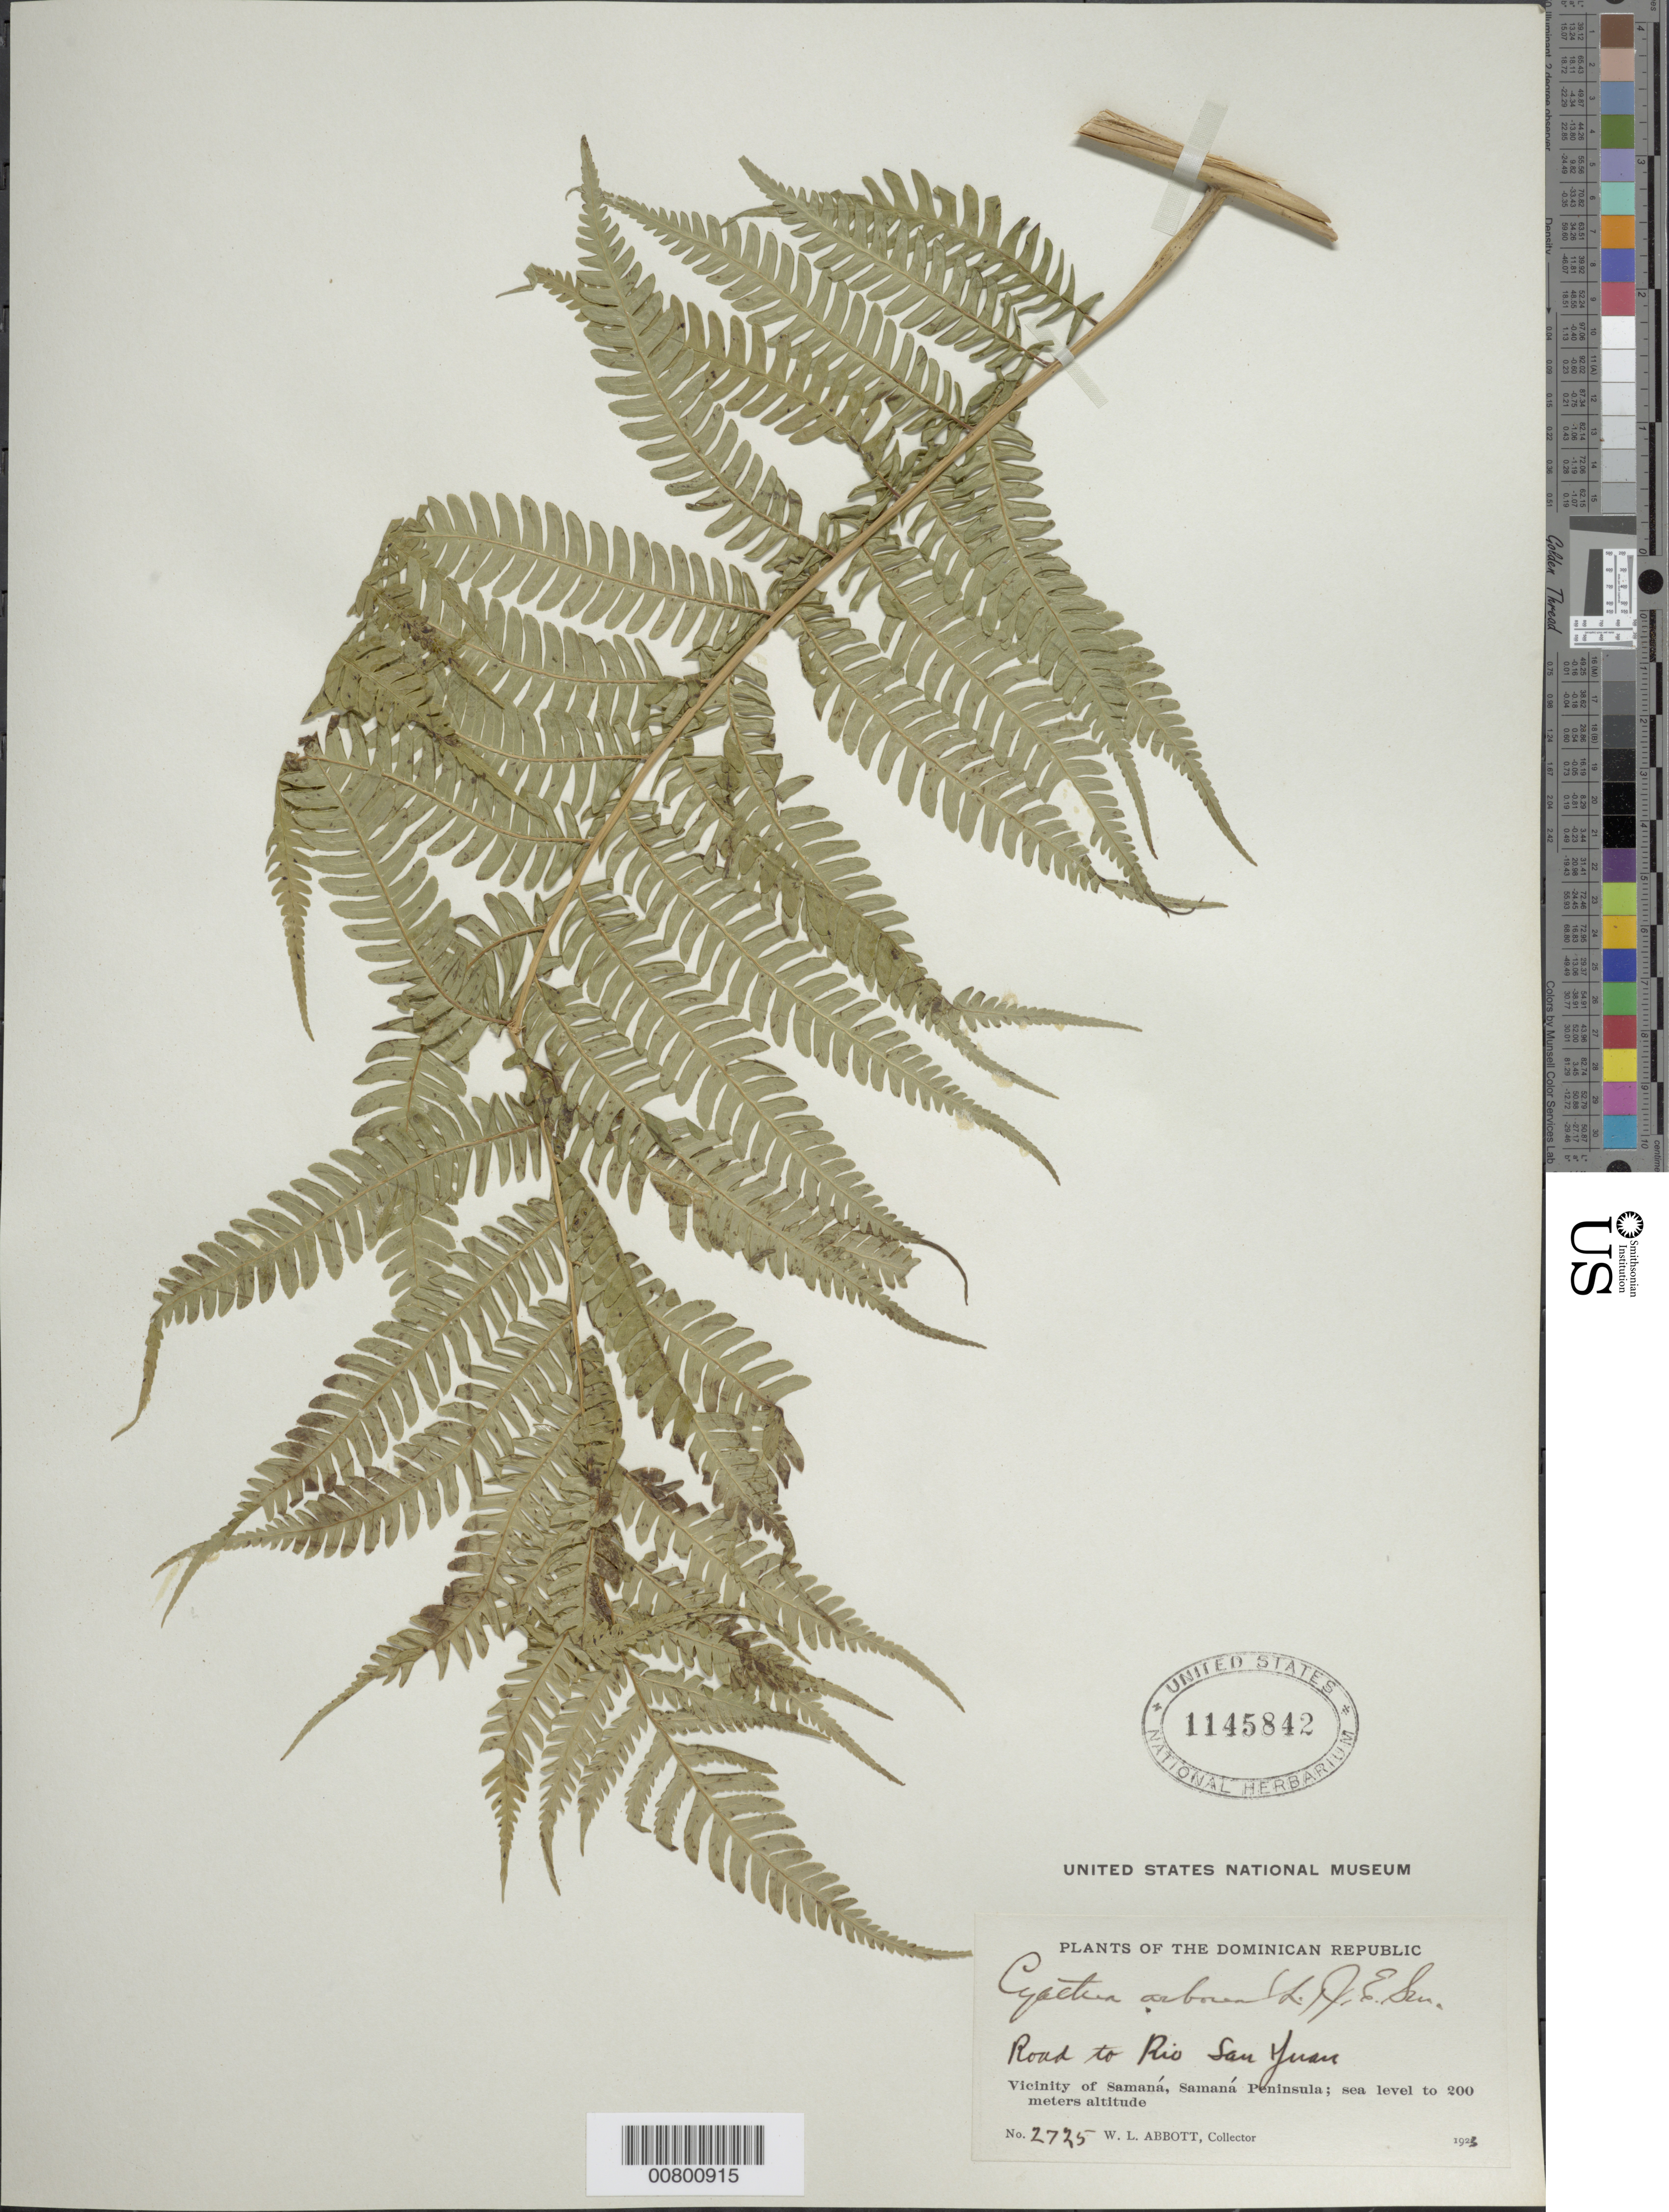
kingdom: Plantae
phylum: Tracheophyta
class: Polypodiopsida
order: Cyatheales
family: Cyatheaceae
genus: Cyathea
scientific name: Cyathea arborea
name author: (L.) Sm.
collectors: W. L. Abbott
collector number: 2725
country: Dominican Republic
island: Hispaniola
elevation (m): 0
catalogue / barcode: US 1145842